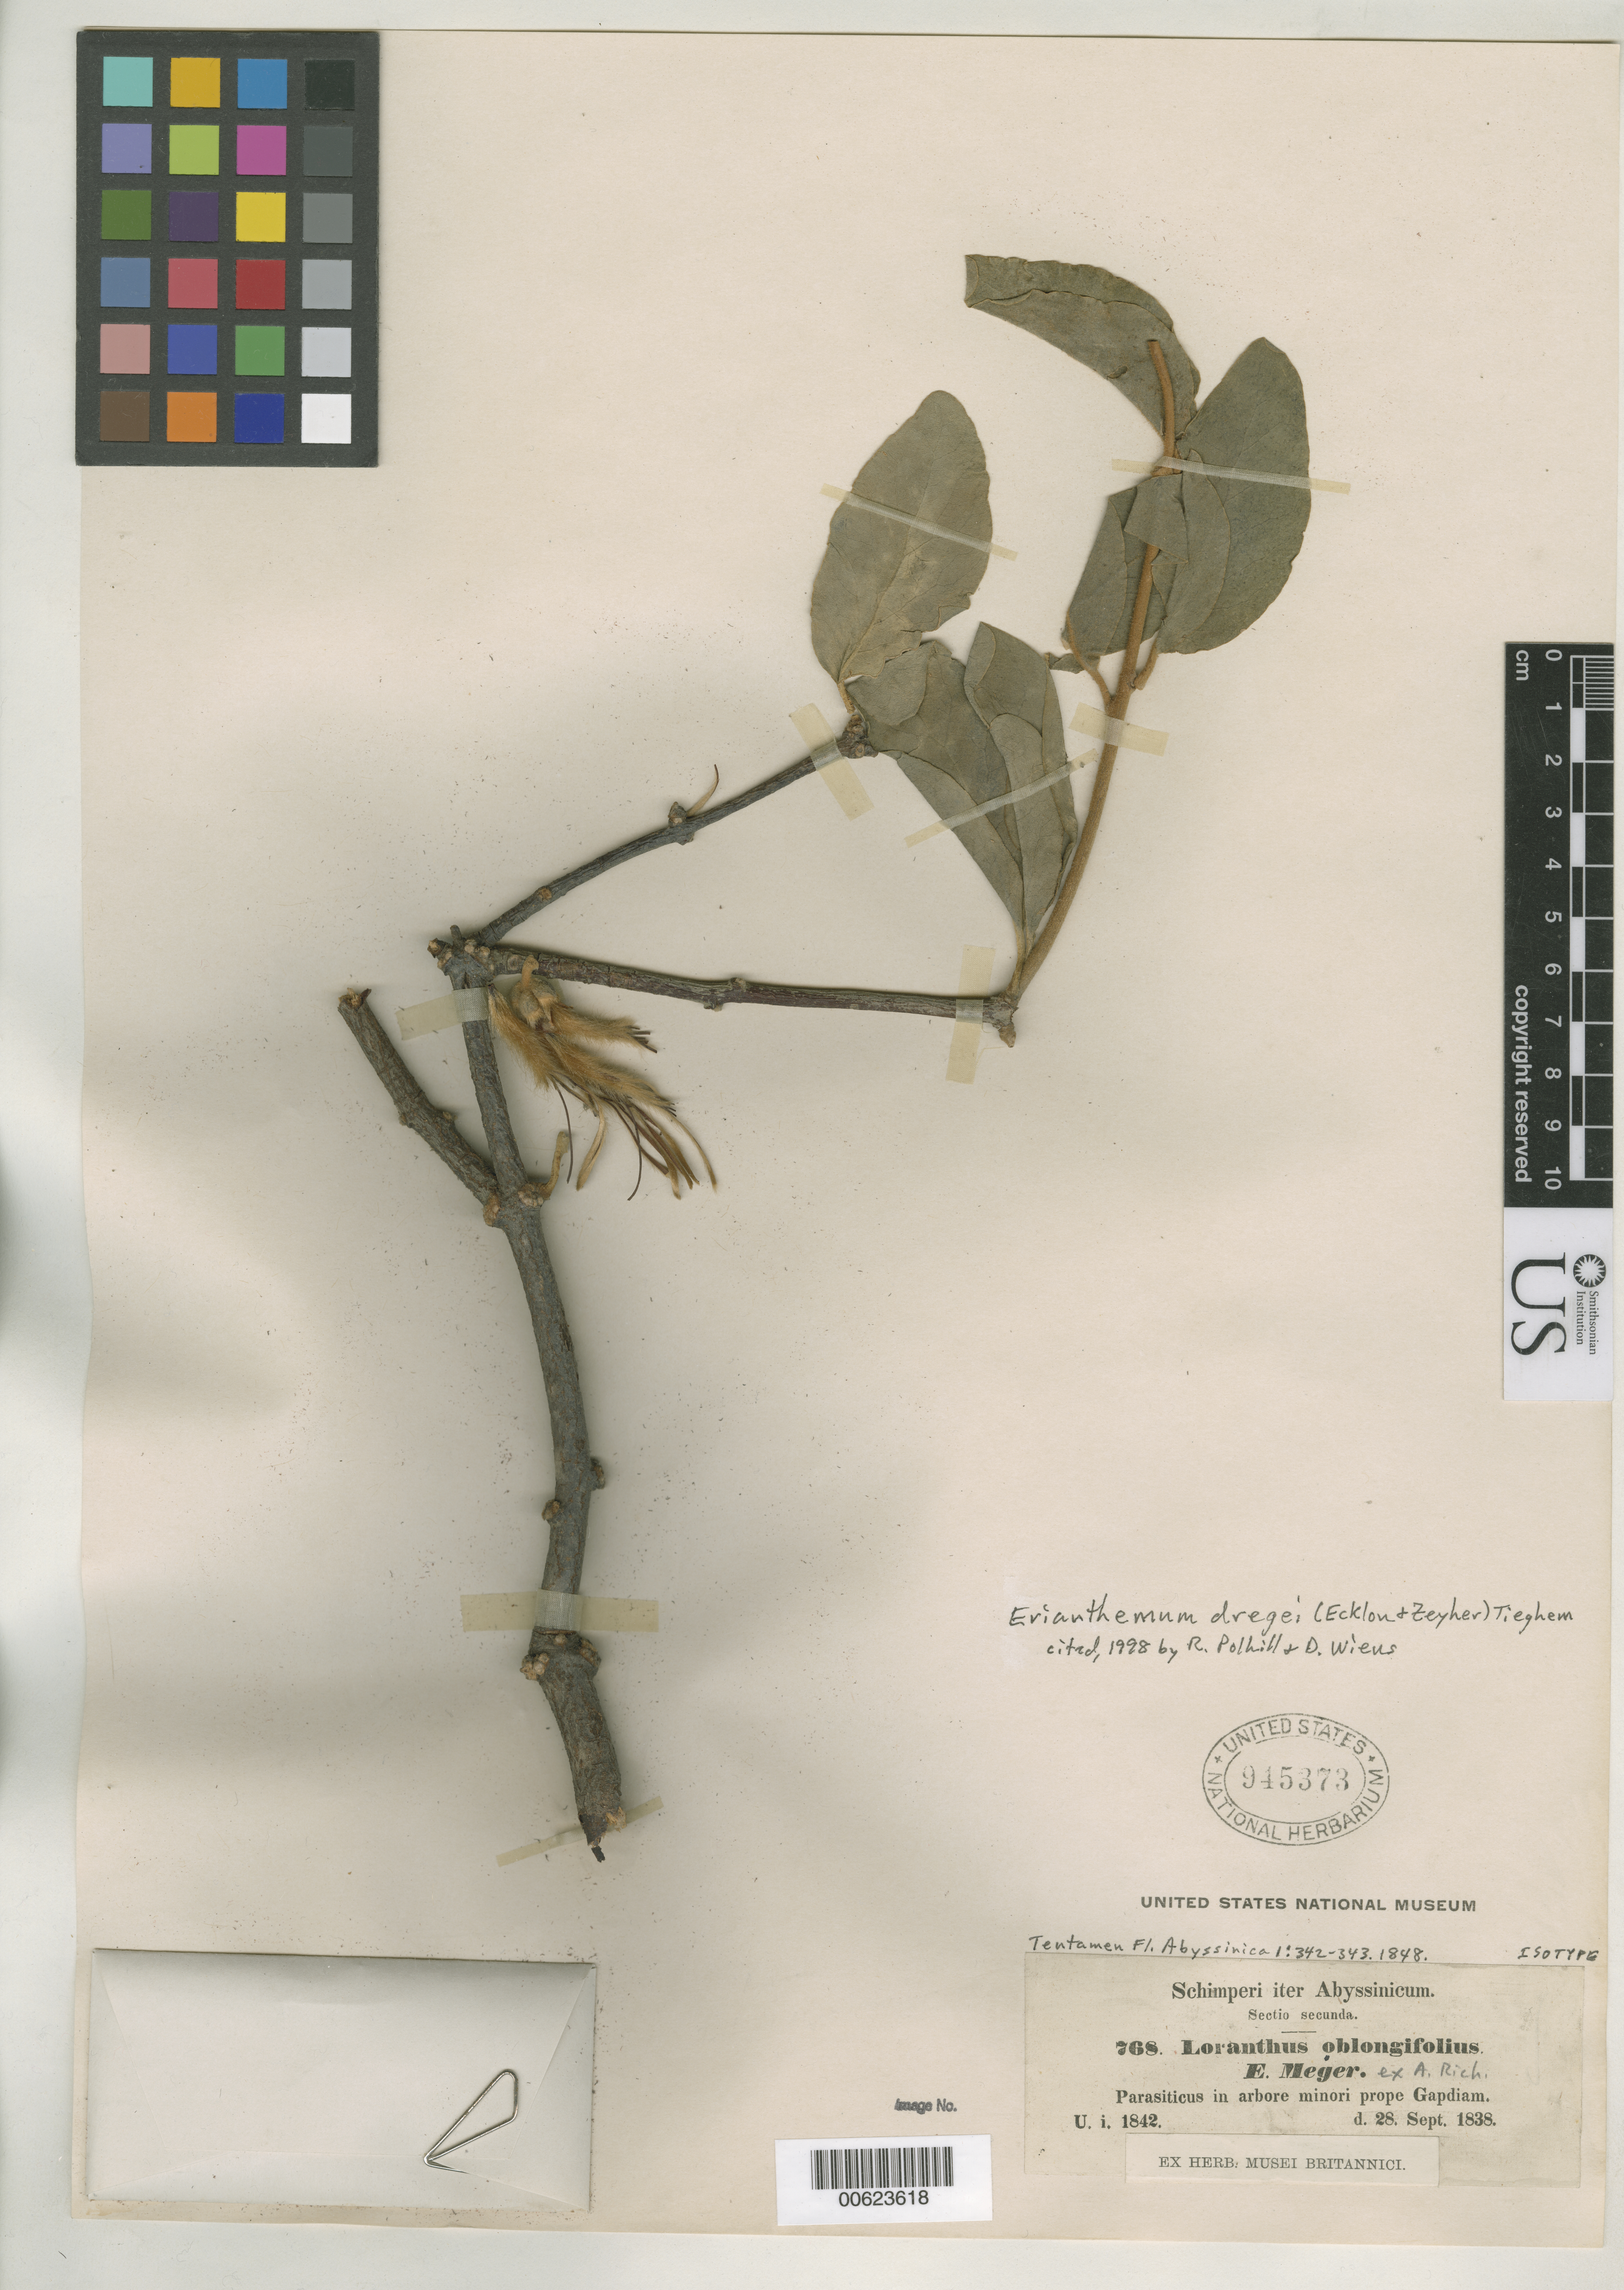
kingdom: Plantae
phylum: Tracheophyta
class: Magnoliopsida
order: Santalales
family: Loranthaceae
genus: Loranthus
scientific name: Loranthus oblongifolius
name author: E. Mey. ex A. Rich.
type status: Isotype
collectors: G. W. Schimper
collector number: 768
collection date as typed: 28 Sep 1838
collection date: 1838-09-28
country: Ethiopia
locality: Parasiticus in arbore minori prope Gapdiam.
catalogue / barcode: US 945373